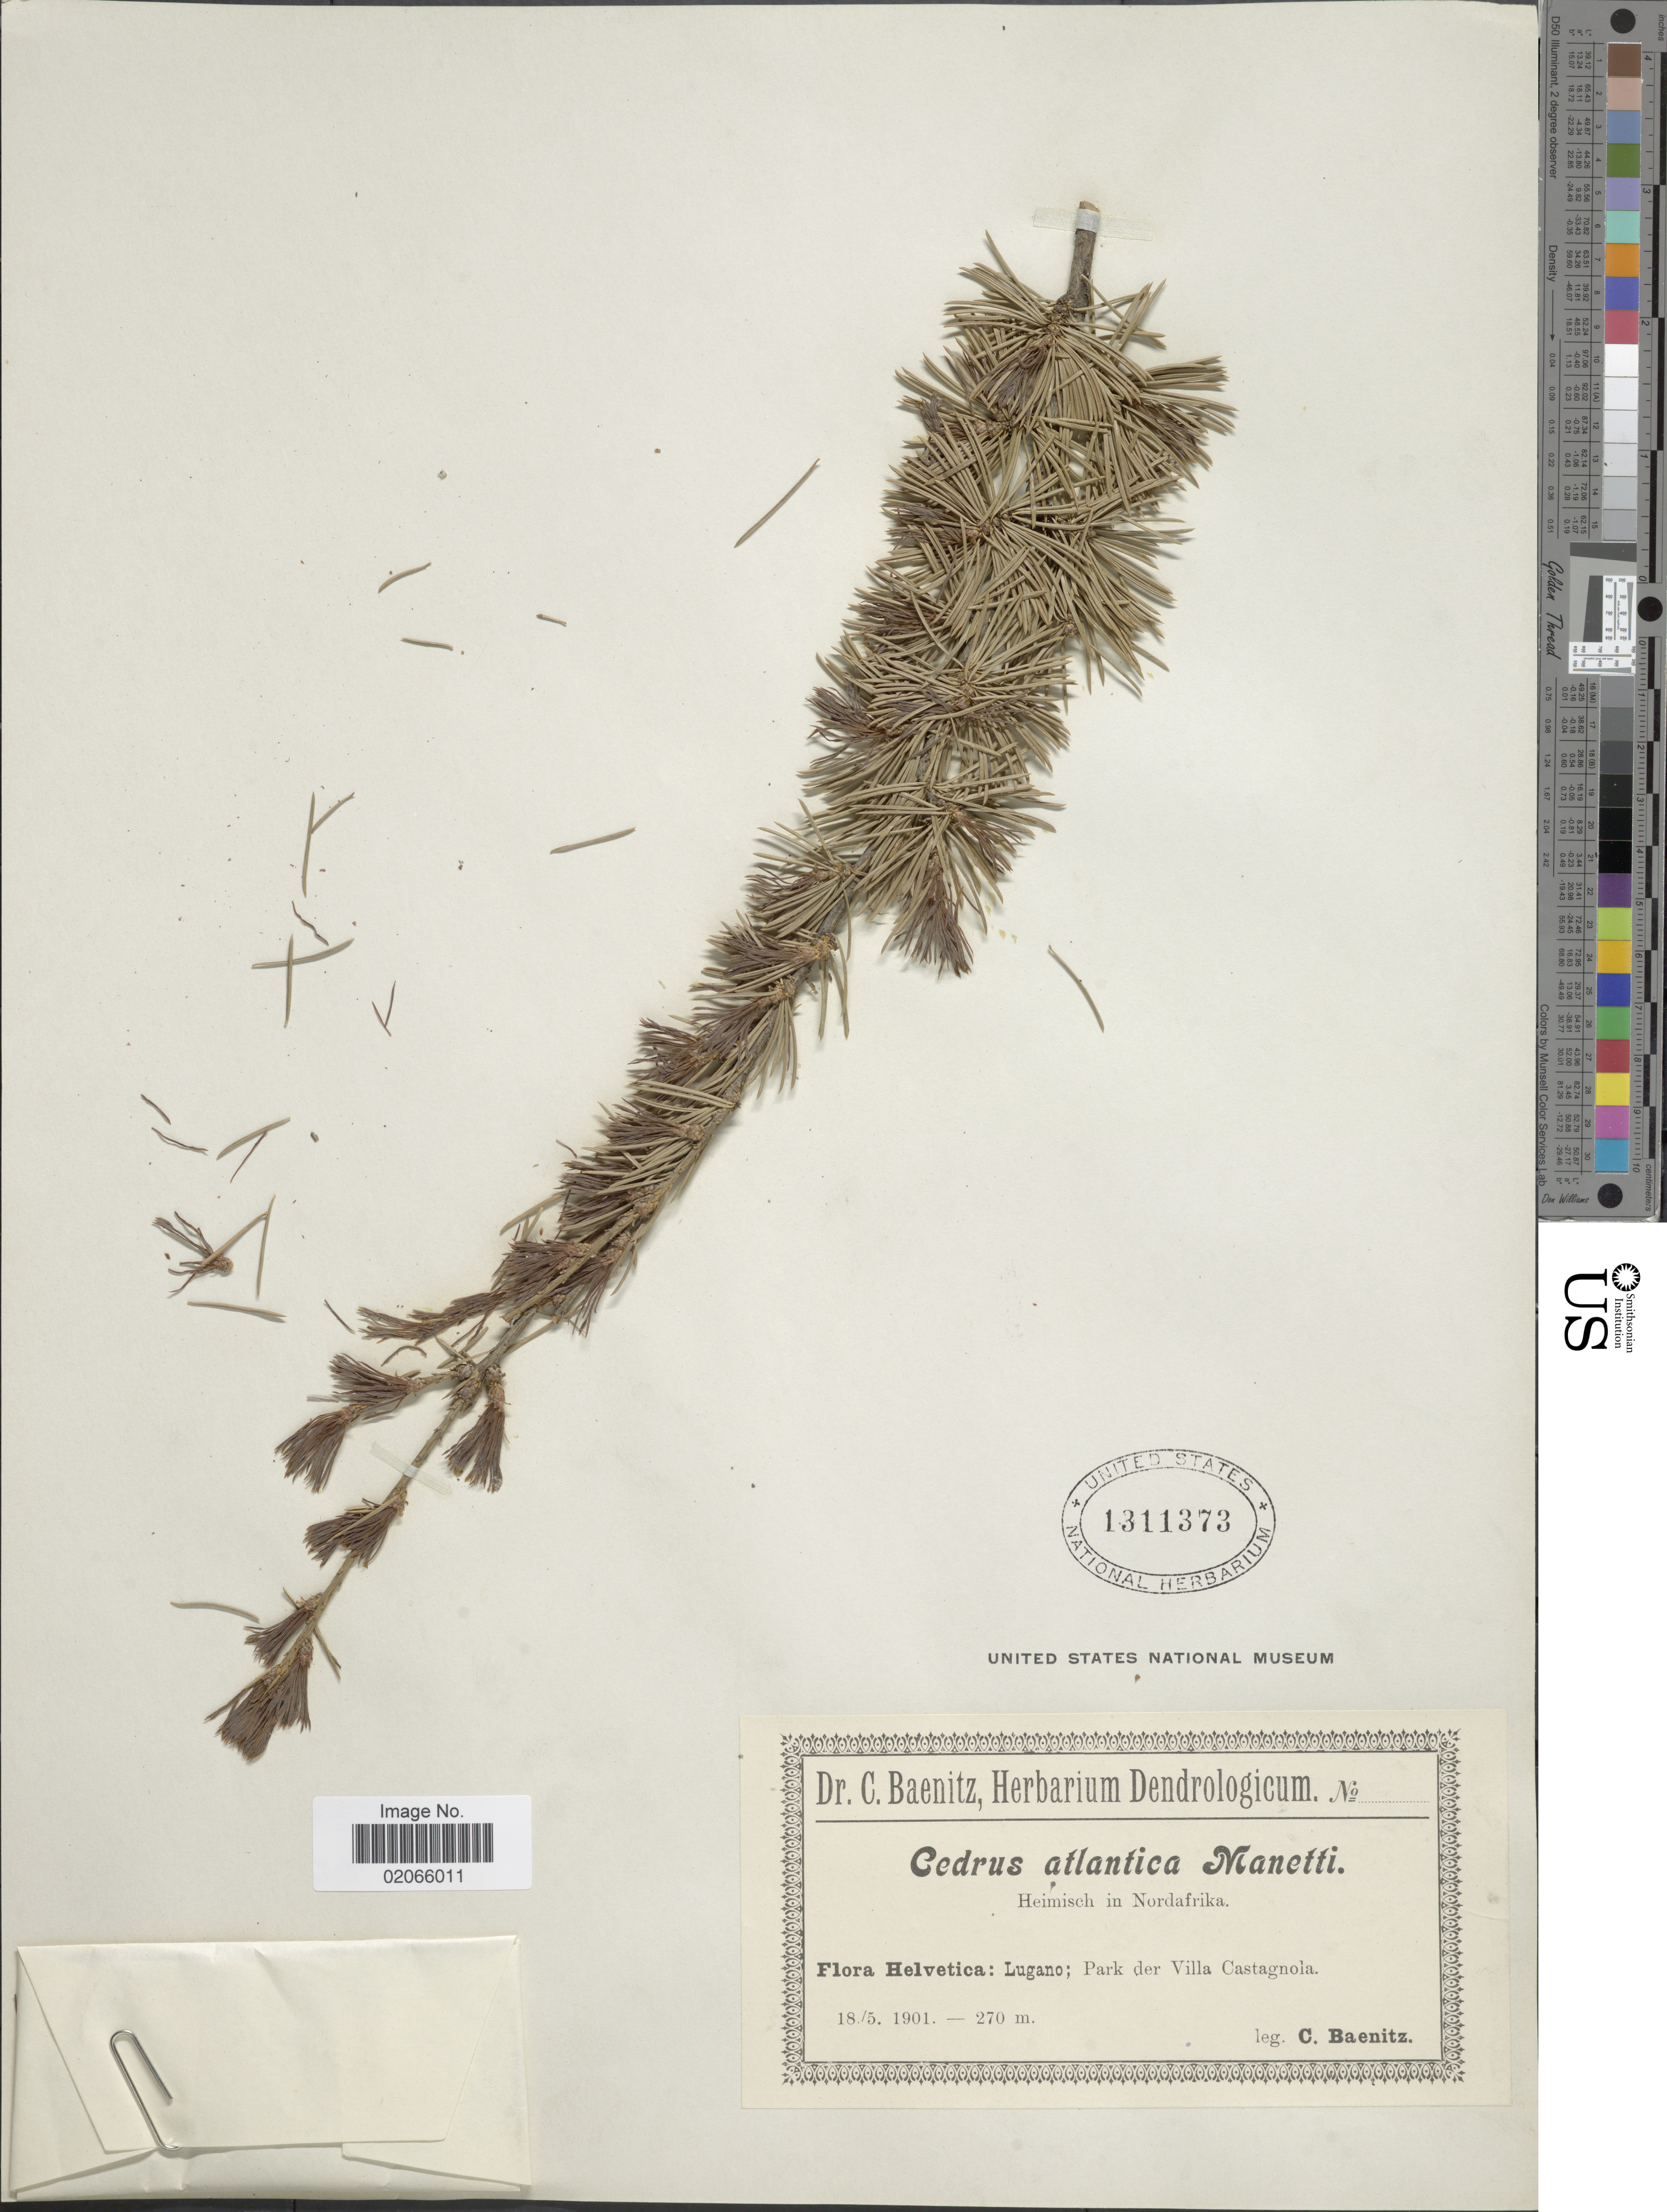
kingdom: Plantae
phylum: Tracheophyta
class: Pinopsida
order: Pinales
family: Pinaceae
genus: Cedrus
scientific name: Cedrus atlantica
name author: (Endl.) Manetti ex Carrière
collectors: C. G. Baenitz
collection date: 1901-05-18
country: Switzerland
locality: Helvetica: Lugano; Park der Villa Castagnola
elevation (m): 270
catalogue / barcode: US 1311373